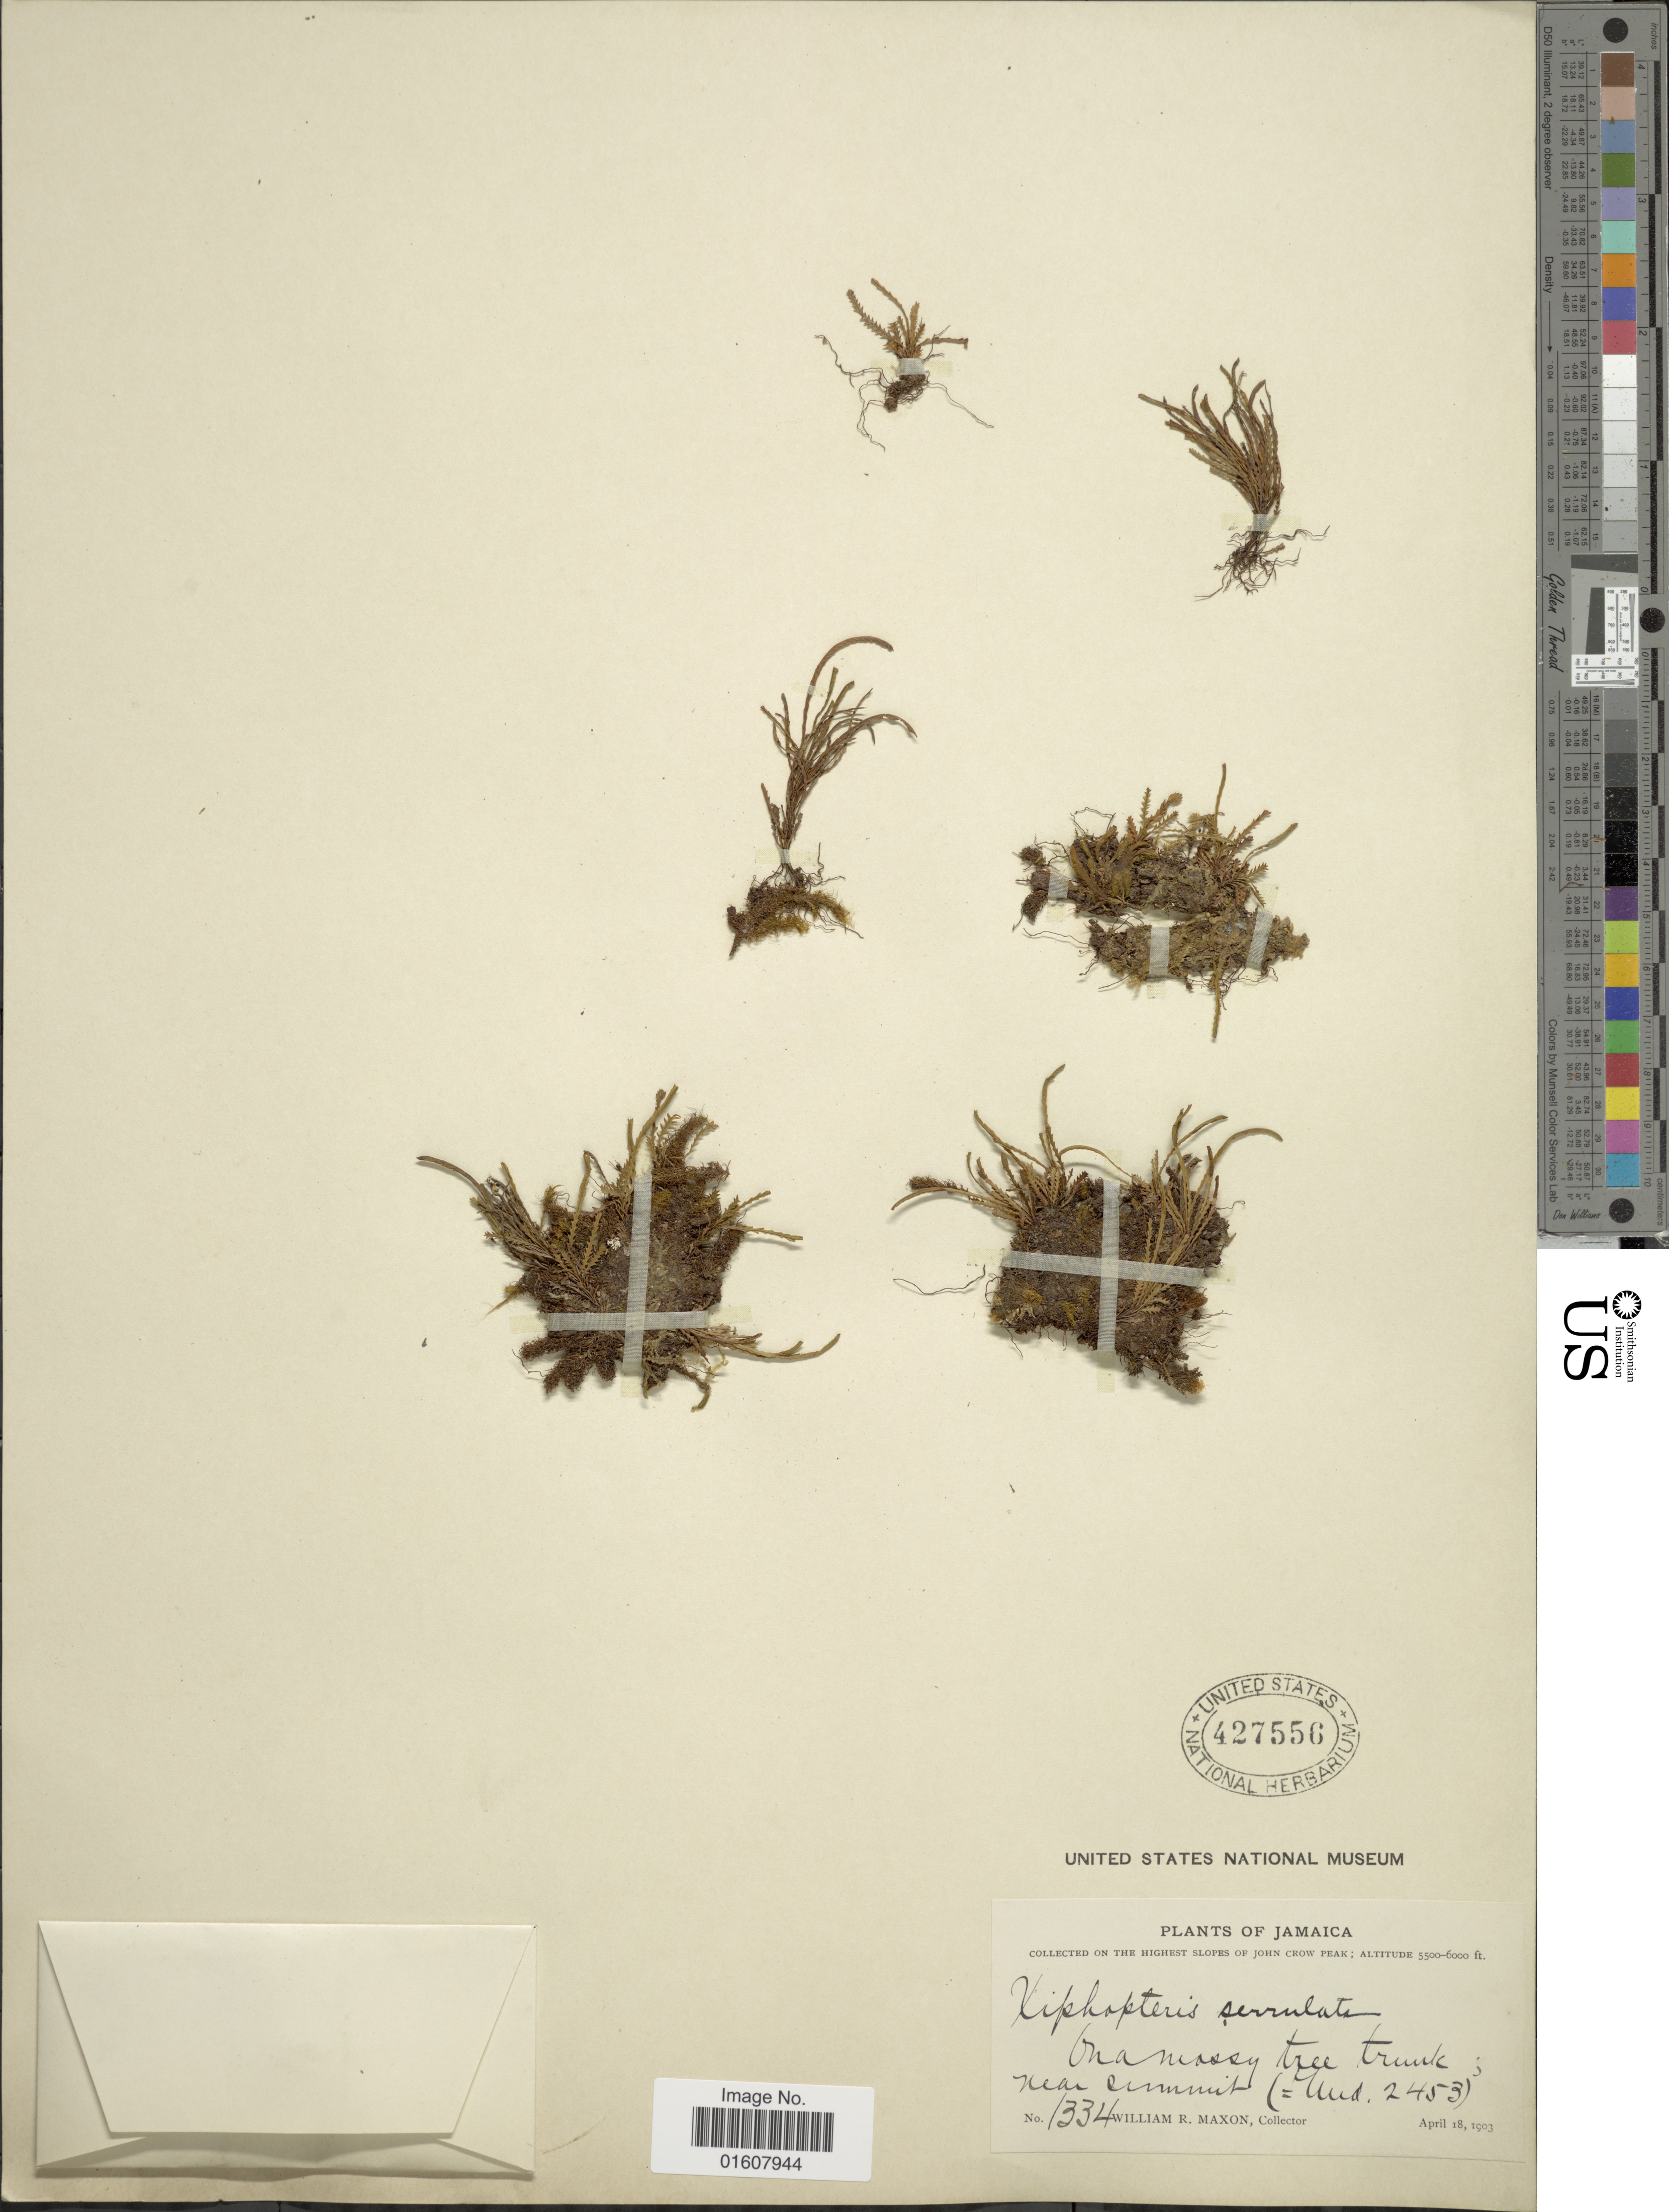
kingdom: Plantae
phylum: Tracheophyta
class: Polypodiopsida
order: Polypodiales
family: Polypodiaceae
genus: Cochlidium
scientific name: Cochlidium serrulatum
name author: (Sw.) L.E. Bishop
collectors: W. R. Maxon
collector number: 1334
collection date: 1903-04-18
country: Jamaica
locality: On the highest slopes of John Crow Peak, near summit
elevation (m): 1676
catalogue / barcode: US 427556